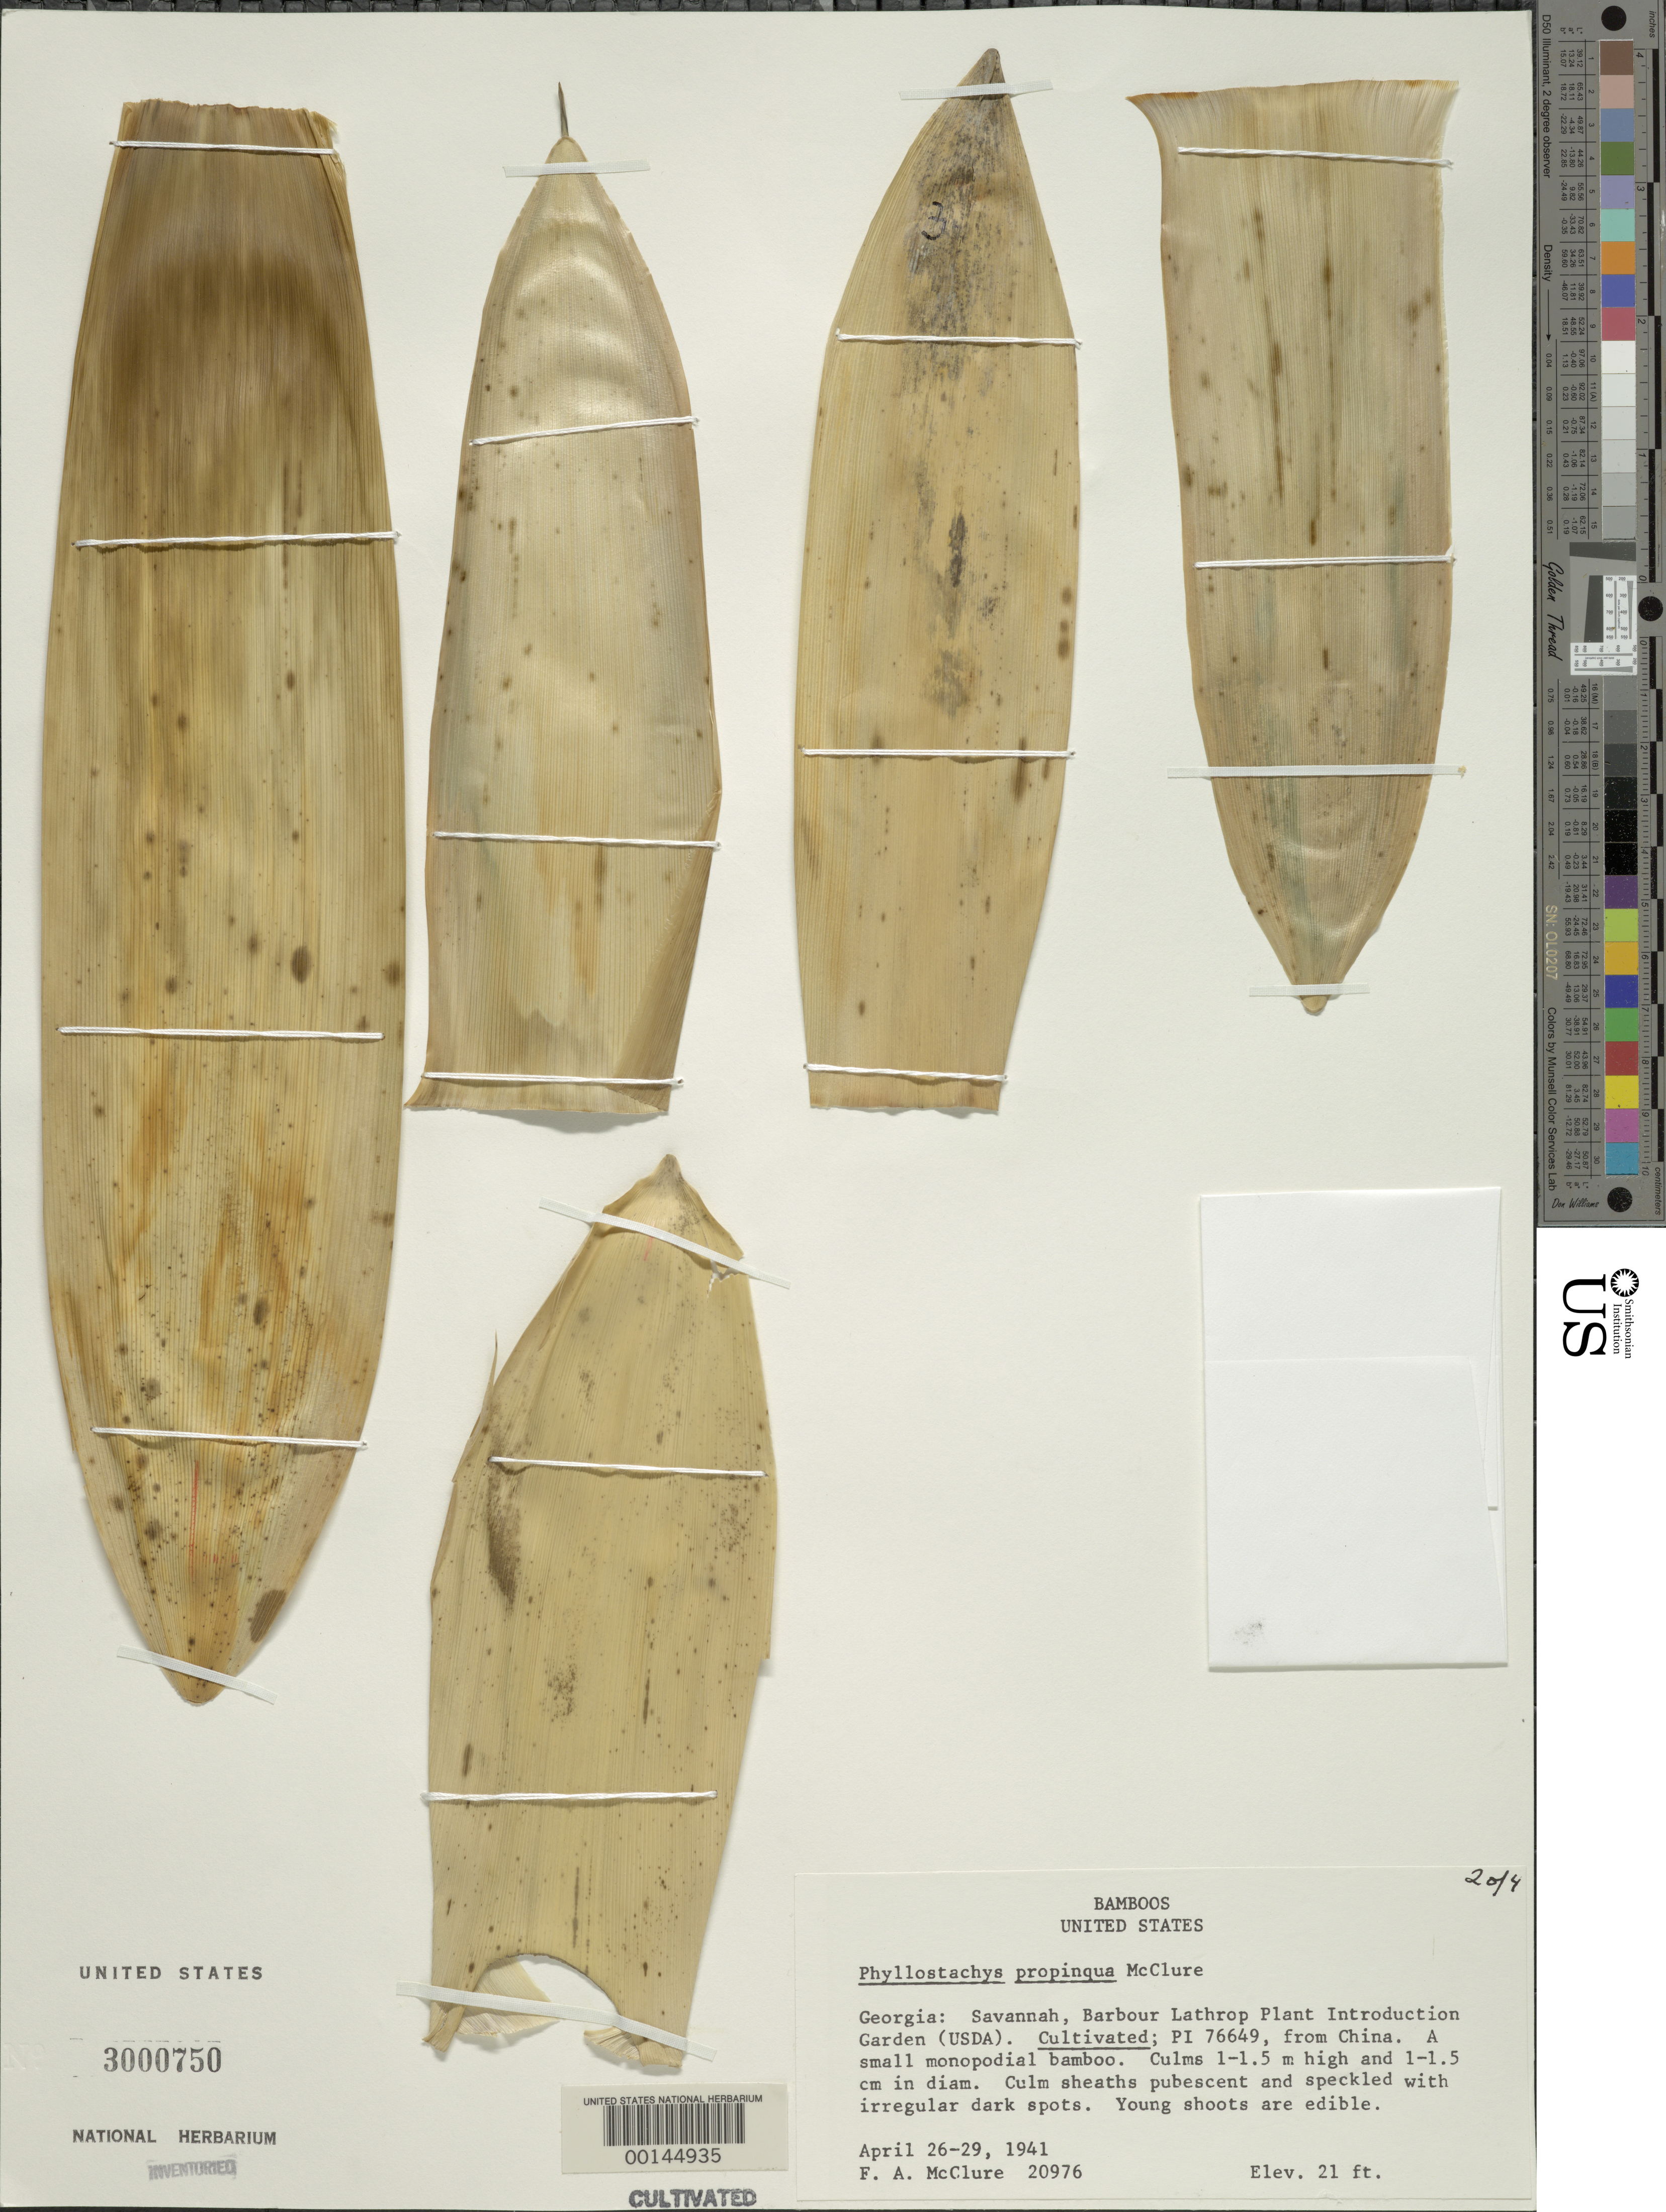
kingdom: Plantae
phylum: Tracheophyta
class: Liliopsida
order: Poales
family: Poaceae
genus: Phyllostachys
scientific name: Phyllostachys propinqua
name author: McClure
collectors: F. A. McClure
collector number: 20976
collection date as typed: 26 Apr 1941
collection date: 1941-04-26/1941-04-29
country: United States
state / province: Georgia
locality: Savannah, barbour lathrop p.i. garden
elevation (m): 6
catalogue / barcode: US 3000750